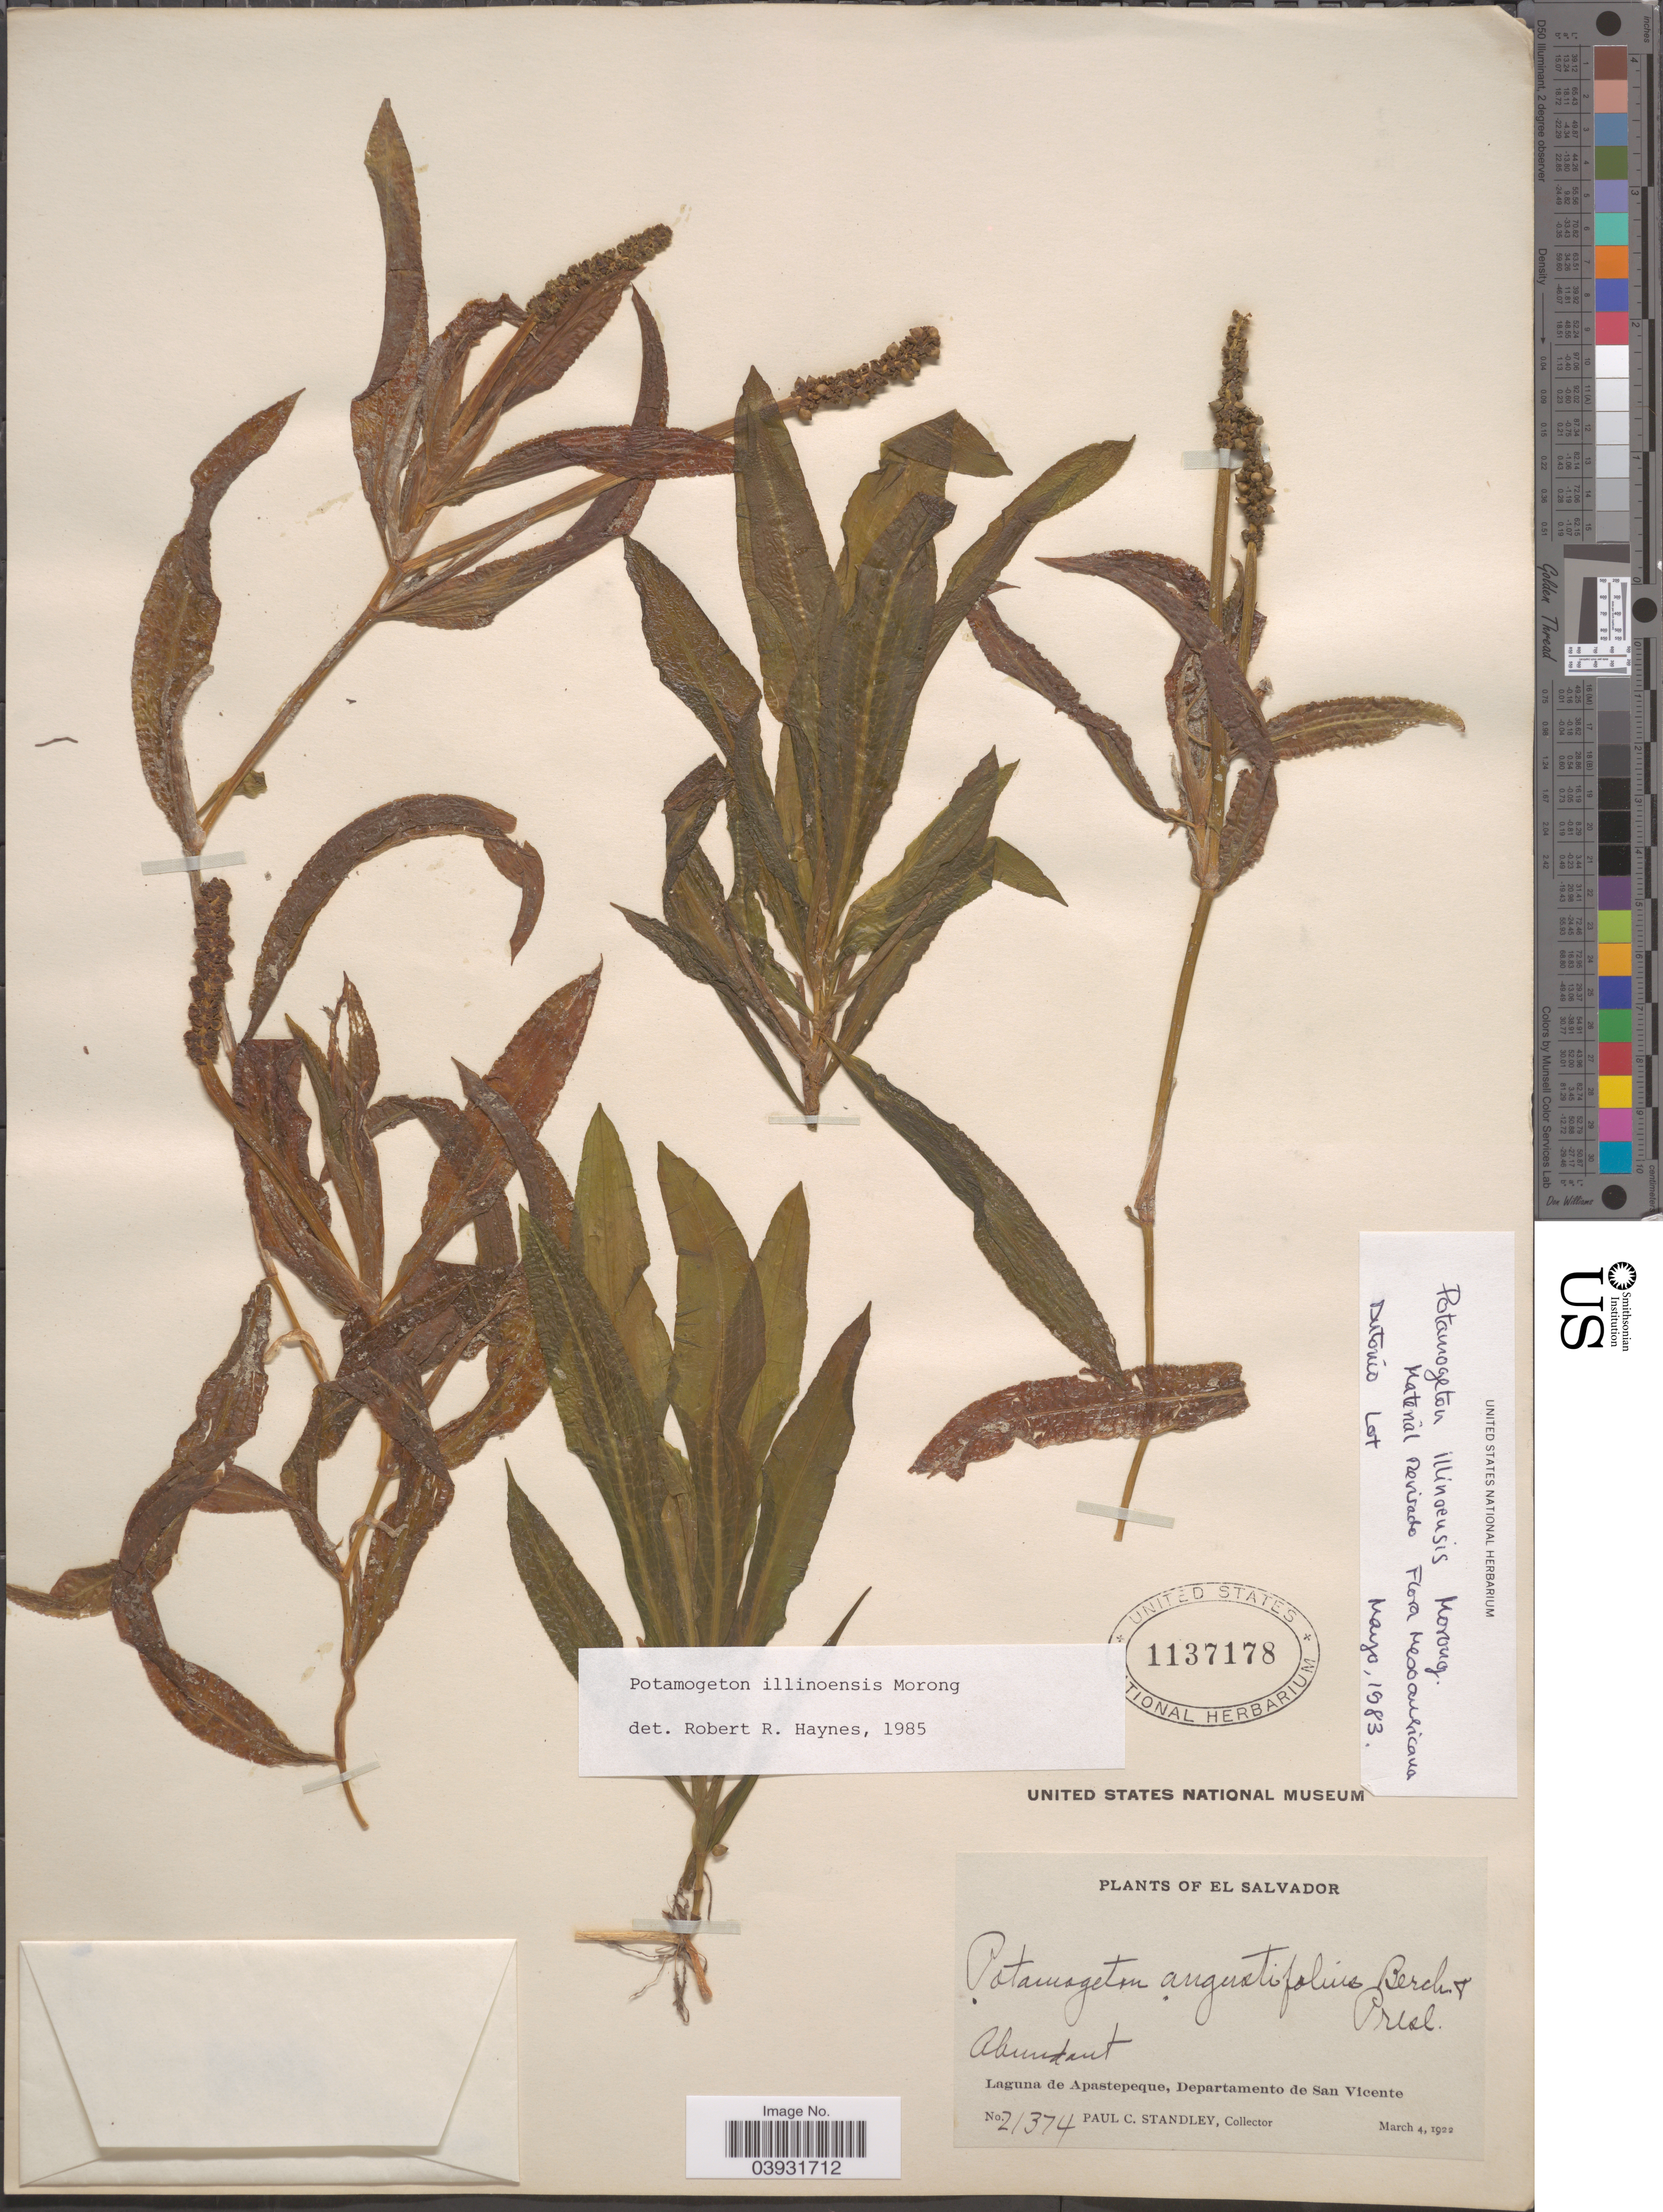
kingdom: Plantae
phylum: Tracheophyta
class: Liliopsida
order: Alismatales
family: Potamogetonaceae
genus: Potamogeton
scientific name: Potamogeton illinoensis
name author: Morong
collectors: P. C. Standley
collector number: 21374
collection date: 1922-03-04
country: El Salvador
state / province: San Vincente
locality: Laguna de Apastepeque, Departamento de San Vicente.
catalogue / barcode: US 1137178